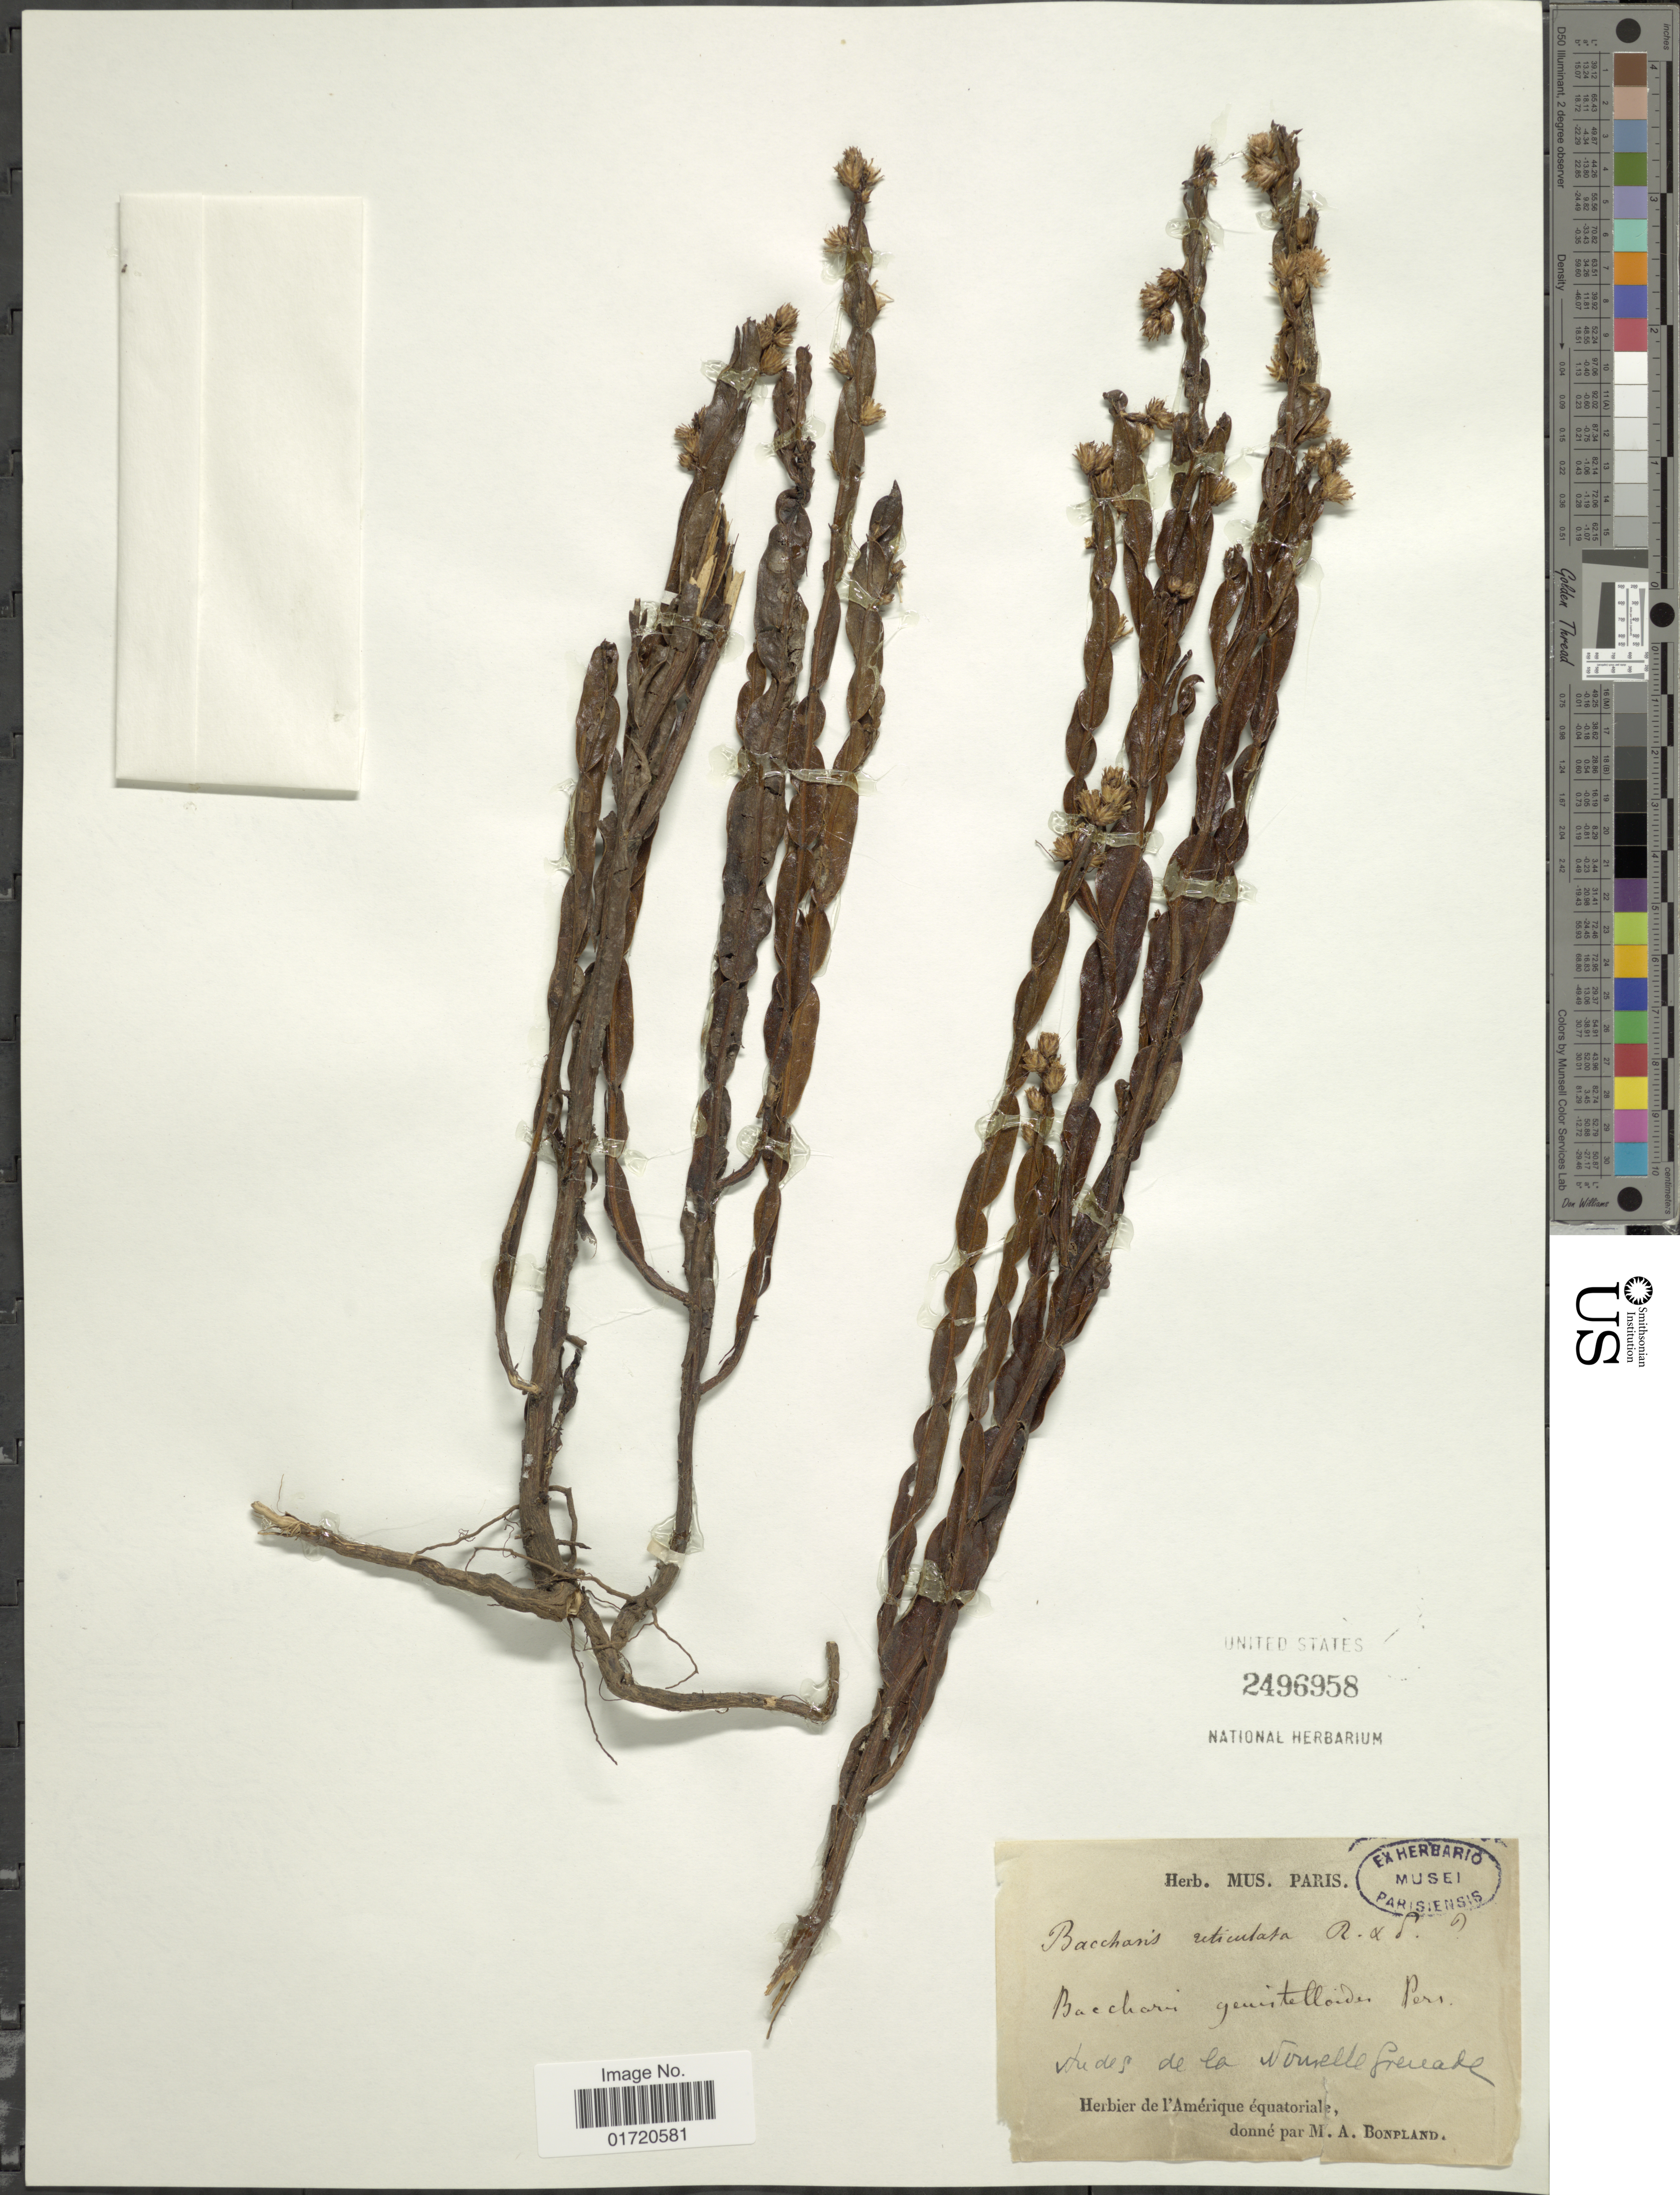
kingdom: Plantae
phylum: Tracheophyta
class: Magnoliopsida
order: Asterales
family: Asteraceae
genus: Baccharis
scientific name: Baccharis genistelloides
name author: (Lam.) Pers.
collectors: M. Bonpland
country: Ecuador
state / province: Zamora-Chinchipe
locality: Andes de La Nouvelle Grenada.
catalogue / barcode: US 2496958